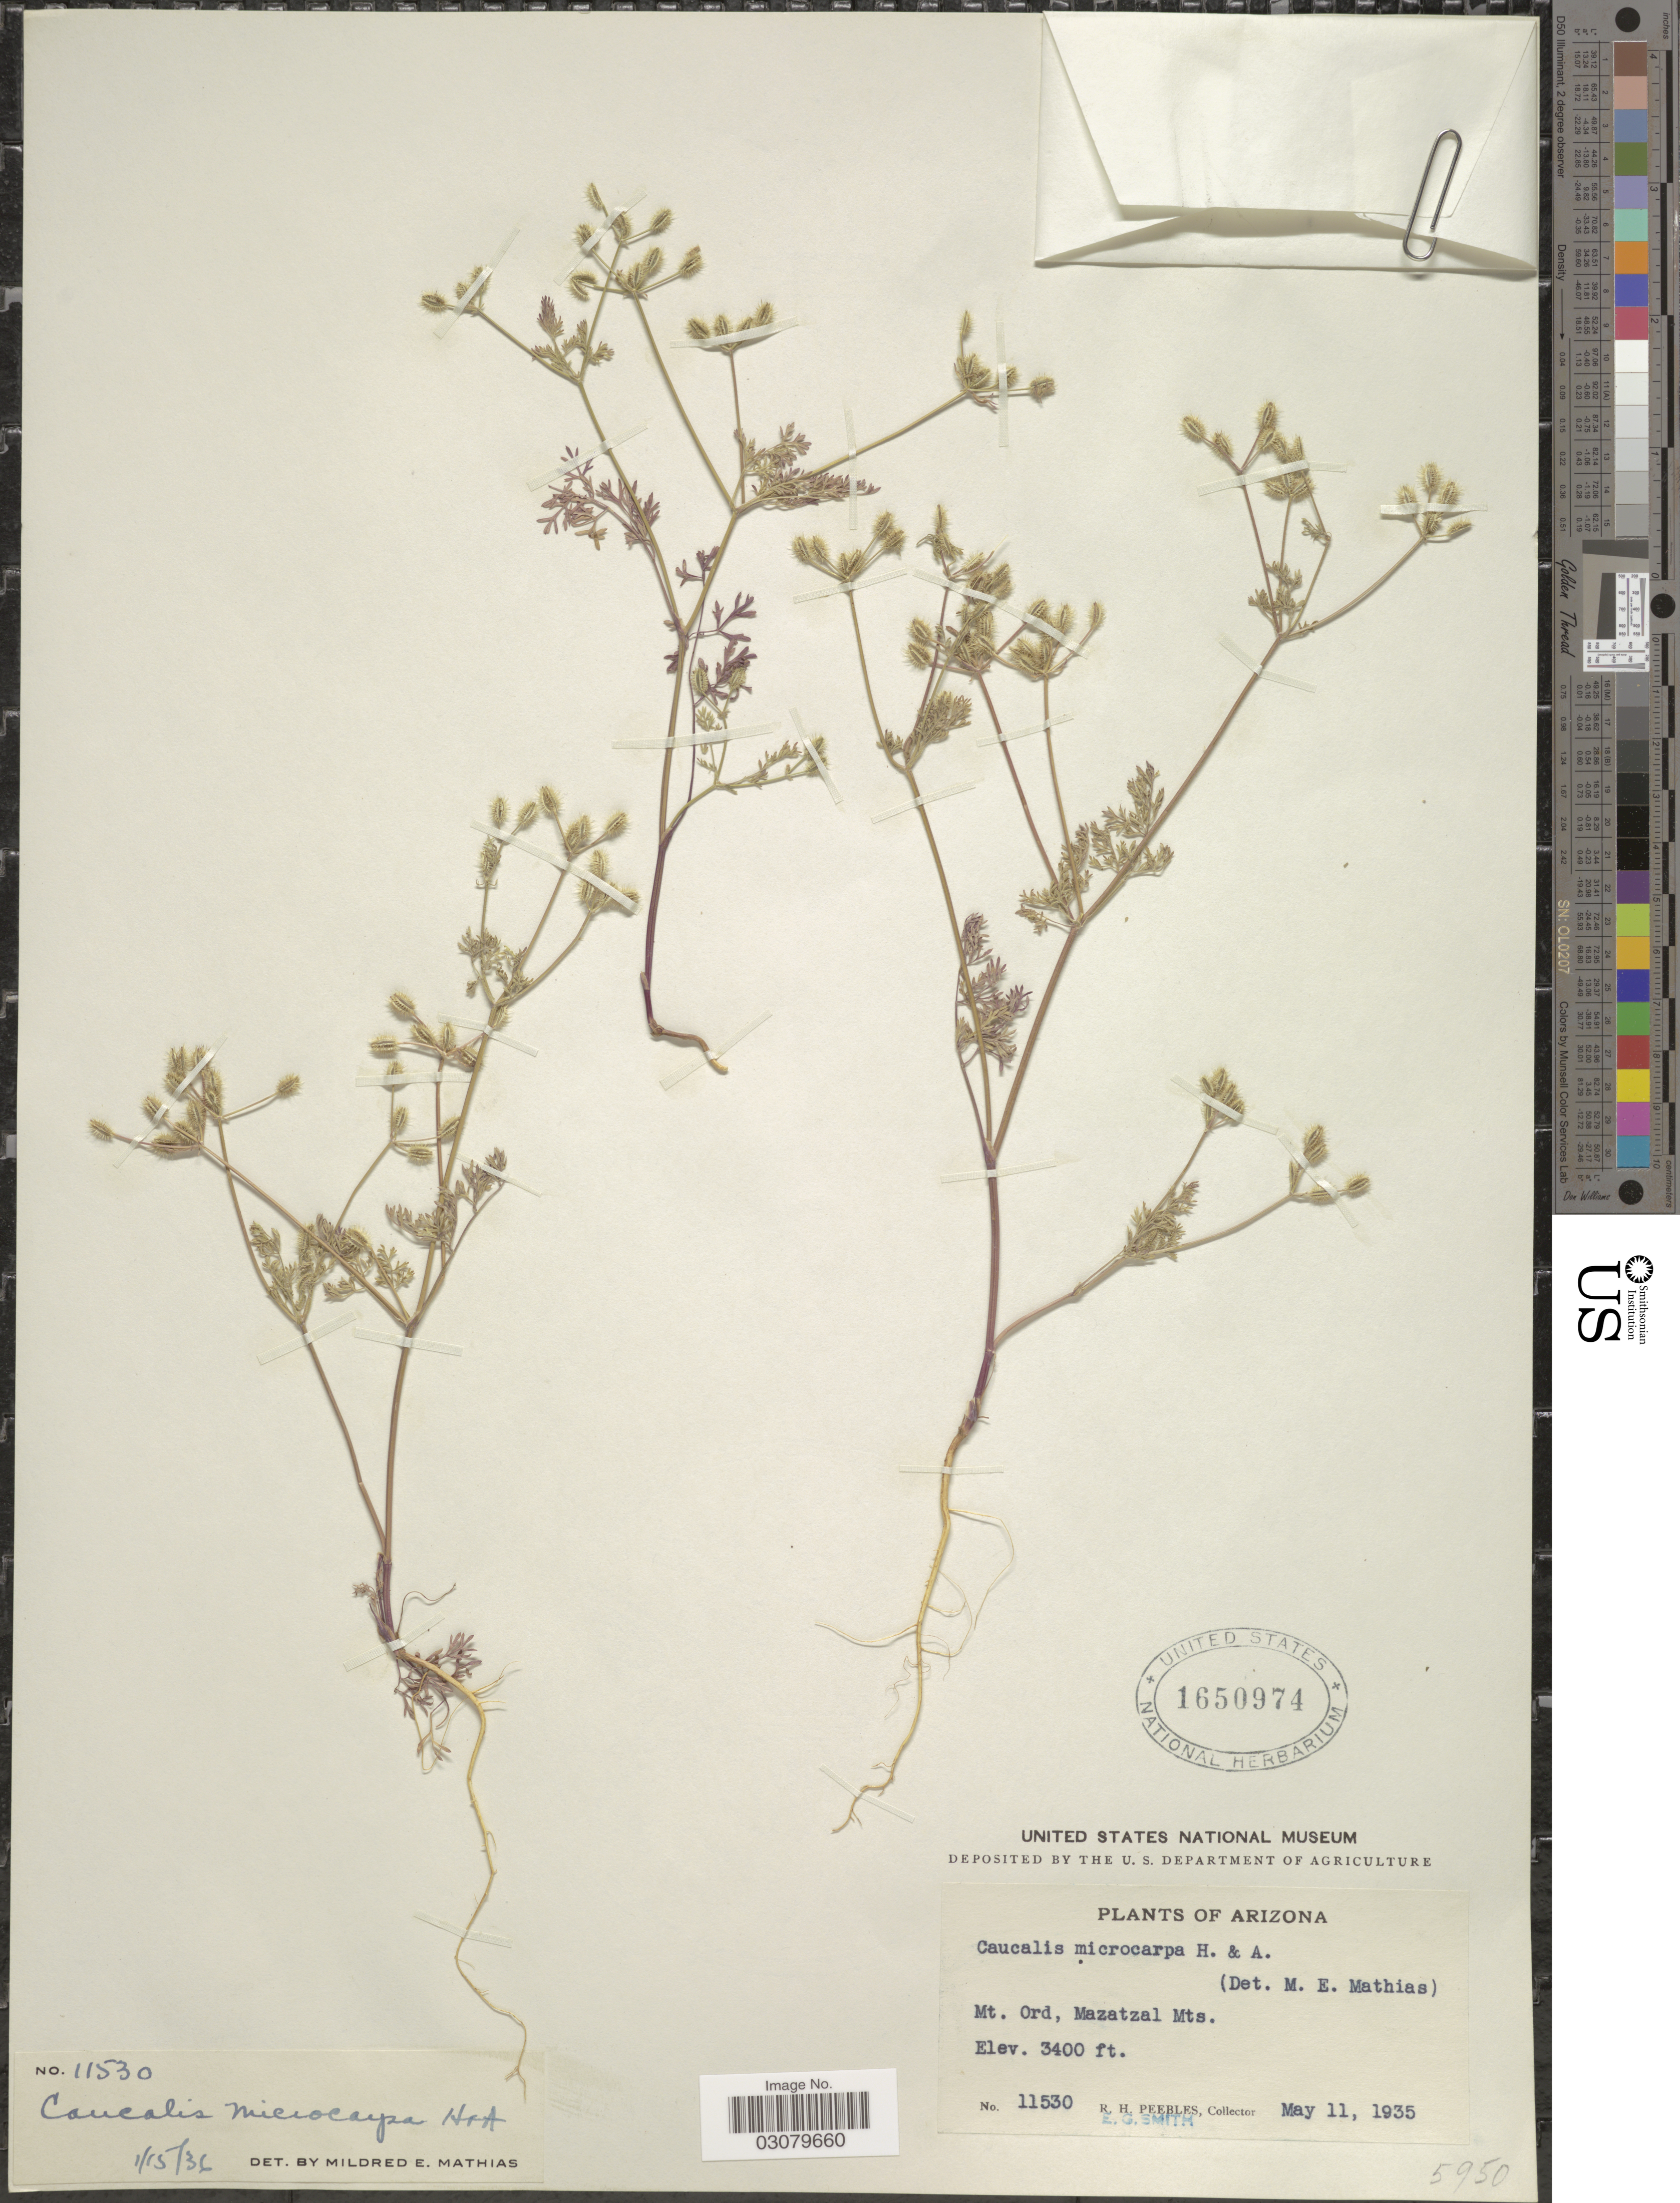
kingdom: Plantae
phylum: Tracheophyta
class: Magnoliopsida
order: Apiales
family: Apiaceae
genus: Caucalis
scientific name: Caucalis microcarpa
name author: Hook. & Arn.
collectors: R. H. Peebles & E. G. Smith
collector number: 11530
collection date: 1935-05-11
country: United States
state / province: Arizona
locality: Mt. Ord, Mazatzal Mts.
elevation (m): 1036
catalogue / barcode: US 1650974